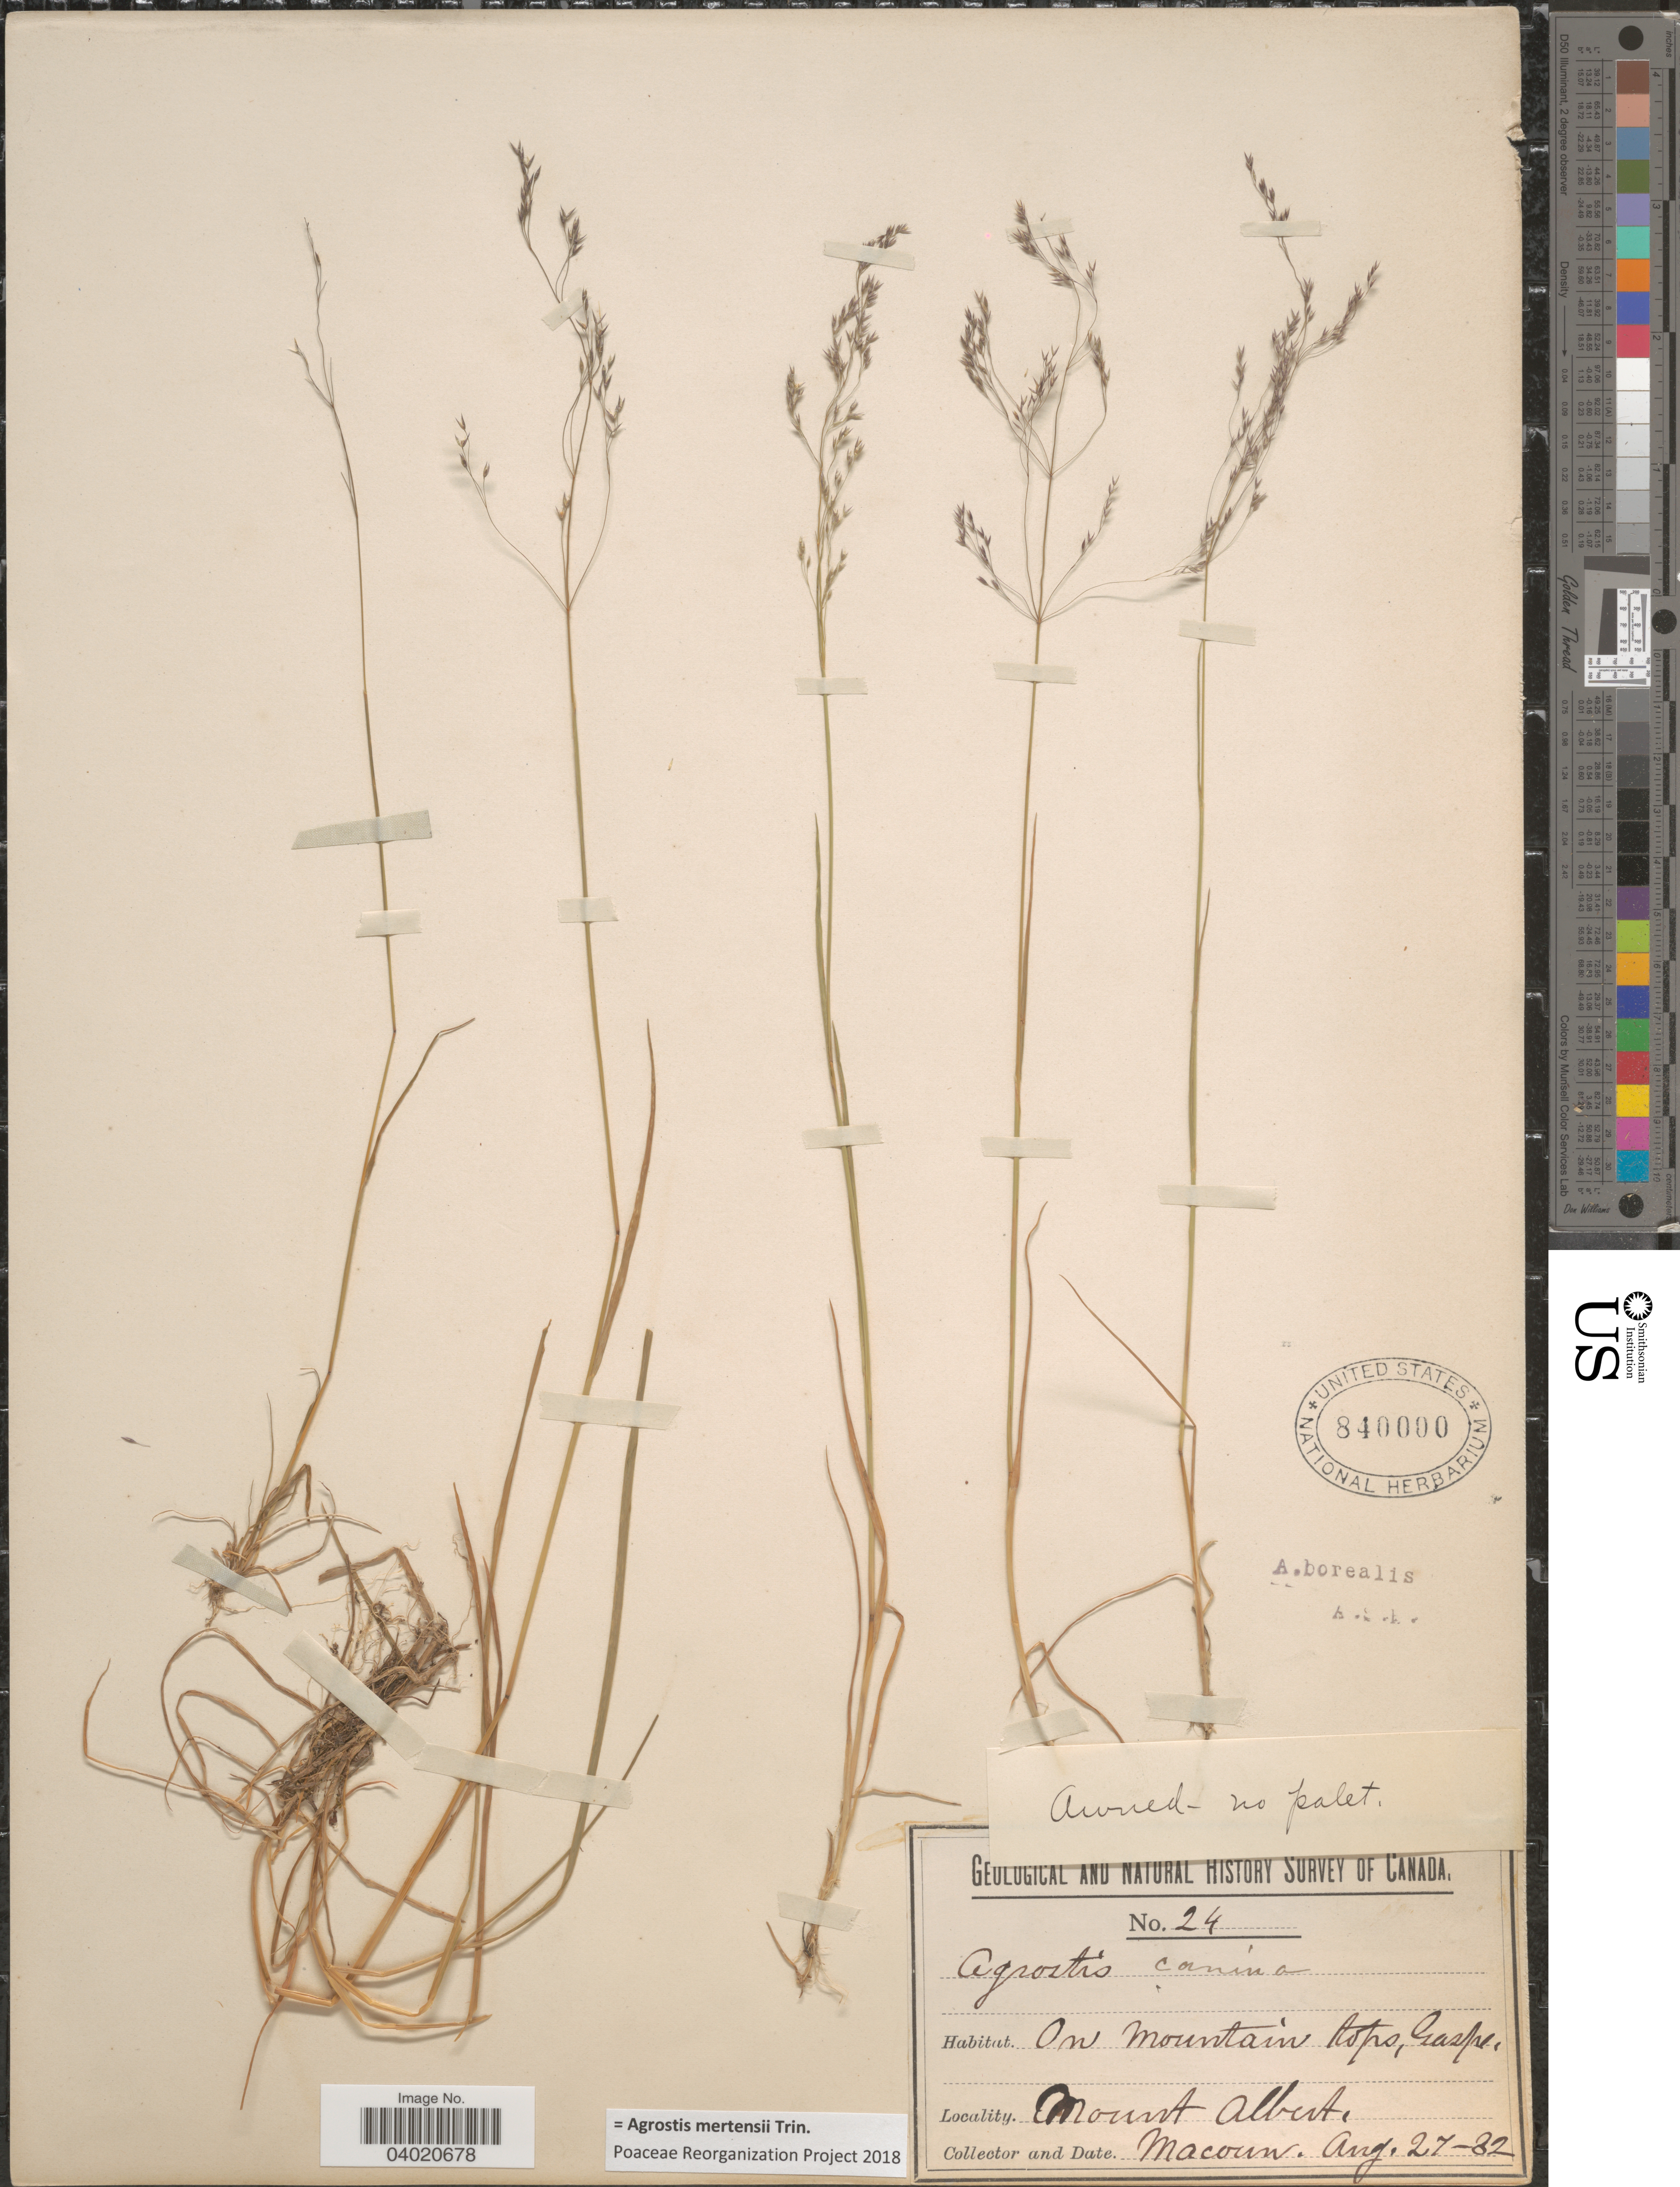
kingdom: Plantae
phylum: Tracheophyta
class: Liliopsida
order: Poales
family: Poaceae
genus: Agrostis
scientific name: Agrostis mertensii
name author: Trin.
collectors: -- Macoun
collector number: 24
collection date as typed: Transcribed d/m/y: 27/8/82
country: Canada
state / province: Quebec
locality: On mountains tops, Gaspe. Mount Albert.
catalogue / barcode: US 840000